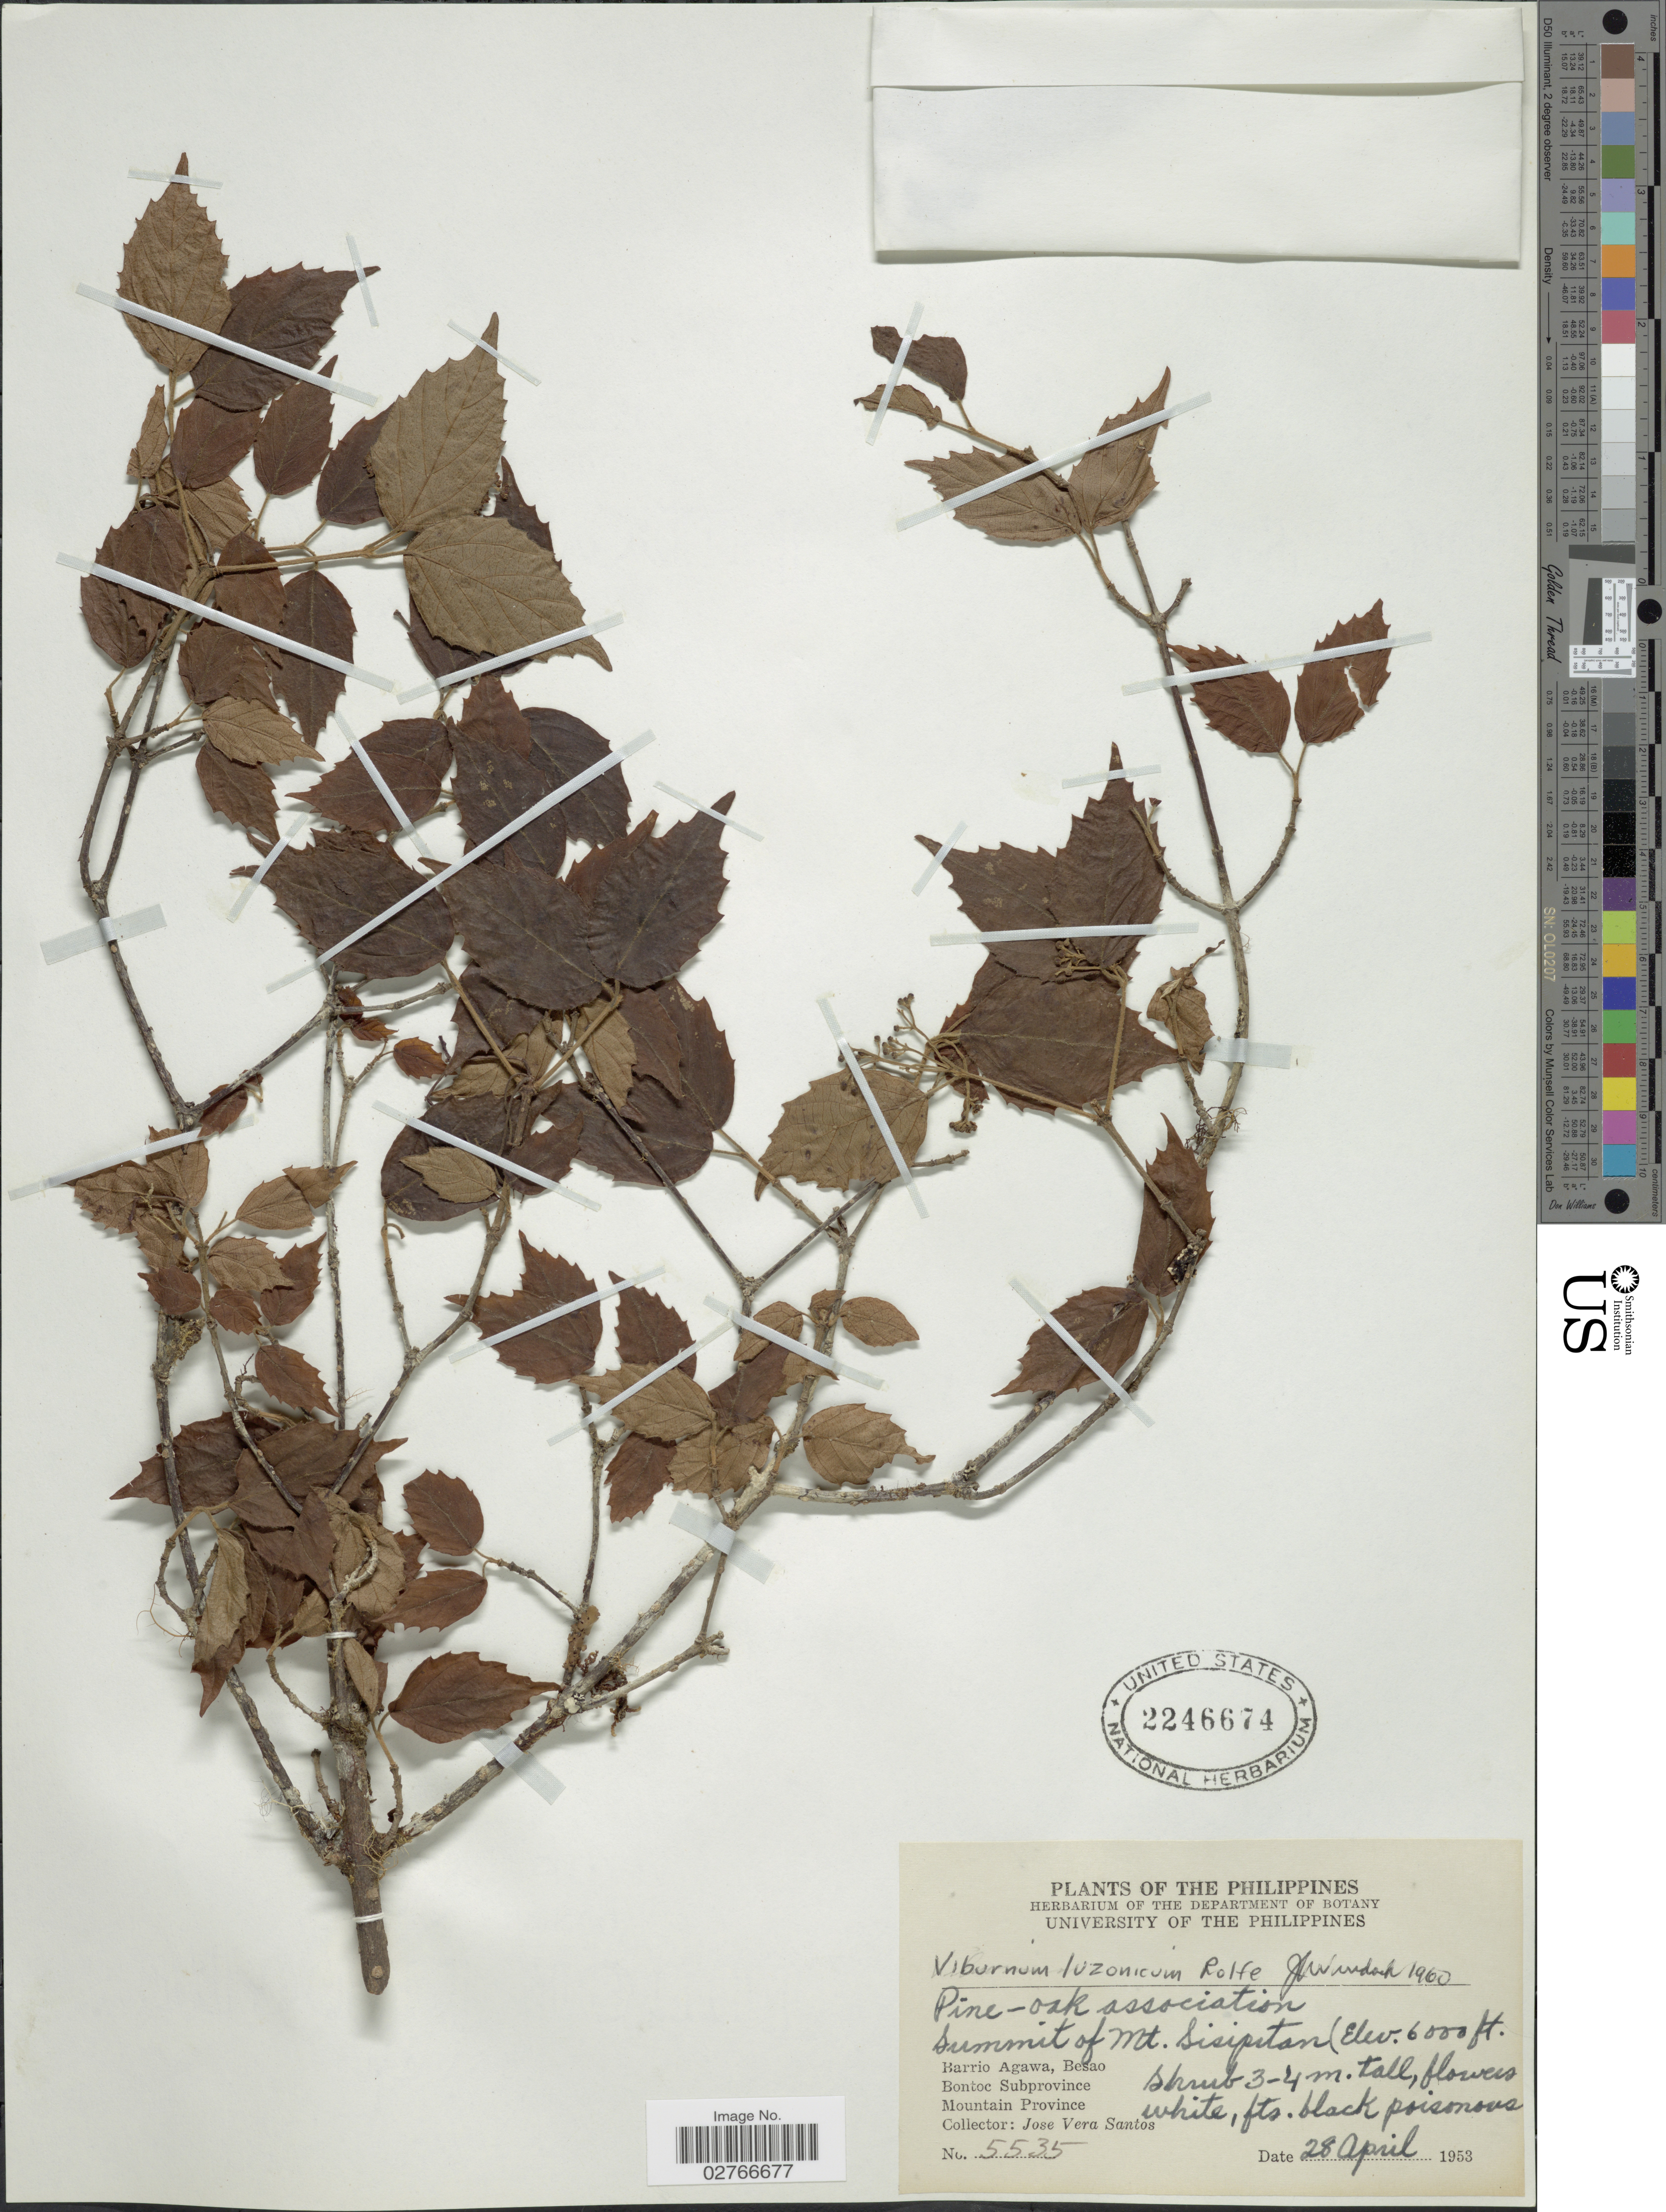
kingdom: Plantae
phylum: Tracheophyta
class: Magnoliopsida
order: Dipsacales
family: Viburnaceae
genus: Viburnum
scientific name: Viburnum luzonicum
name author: Rolfe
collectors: J. Santos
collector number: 5535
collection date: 1953-04-28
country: Philippines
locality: Summit of Mt. Sisipitan. Barrio Agawa, Besao. Bontoc Subprovince. Mountain Province.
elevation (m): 1829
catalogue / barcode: US 2246674